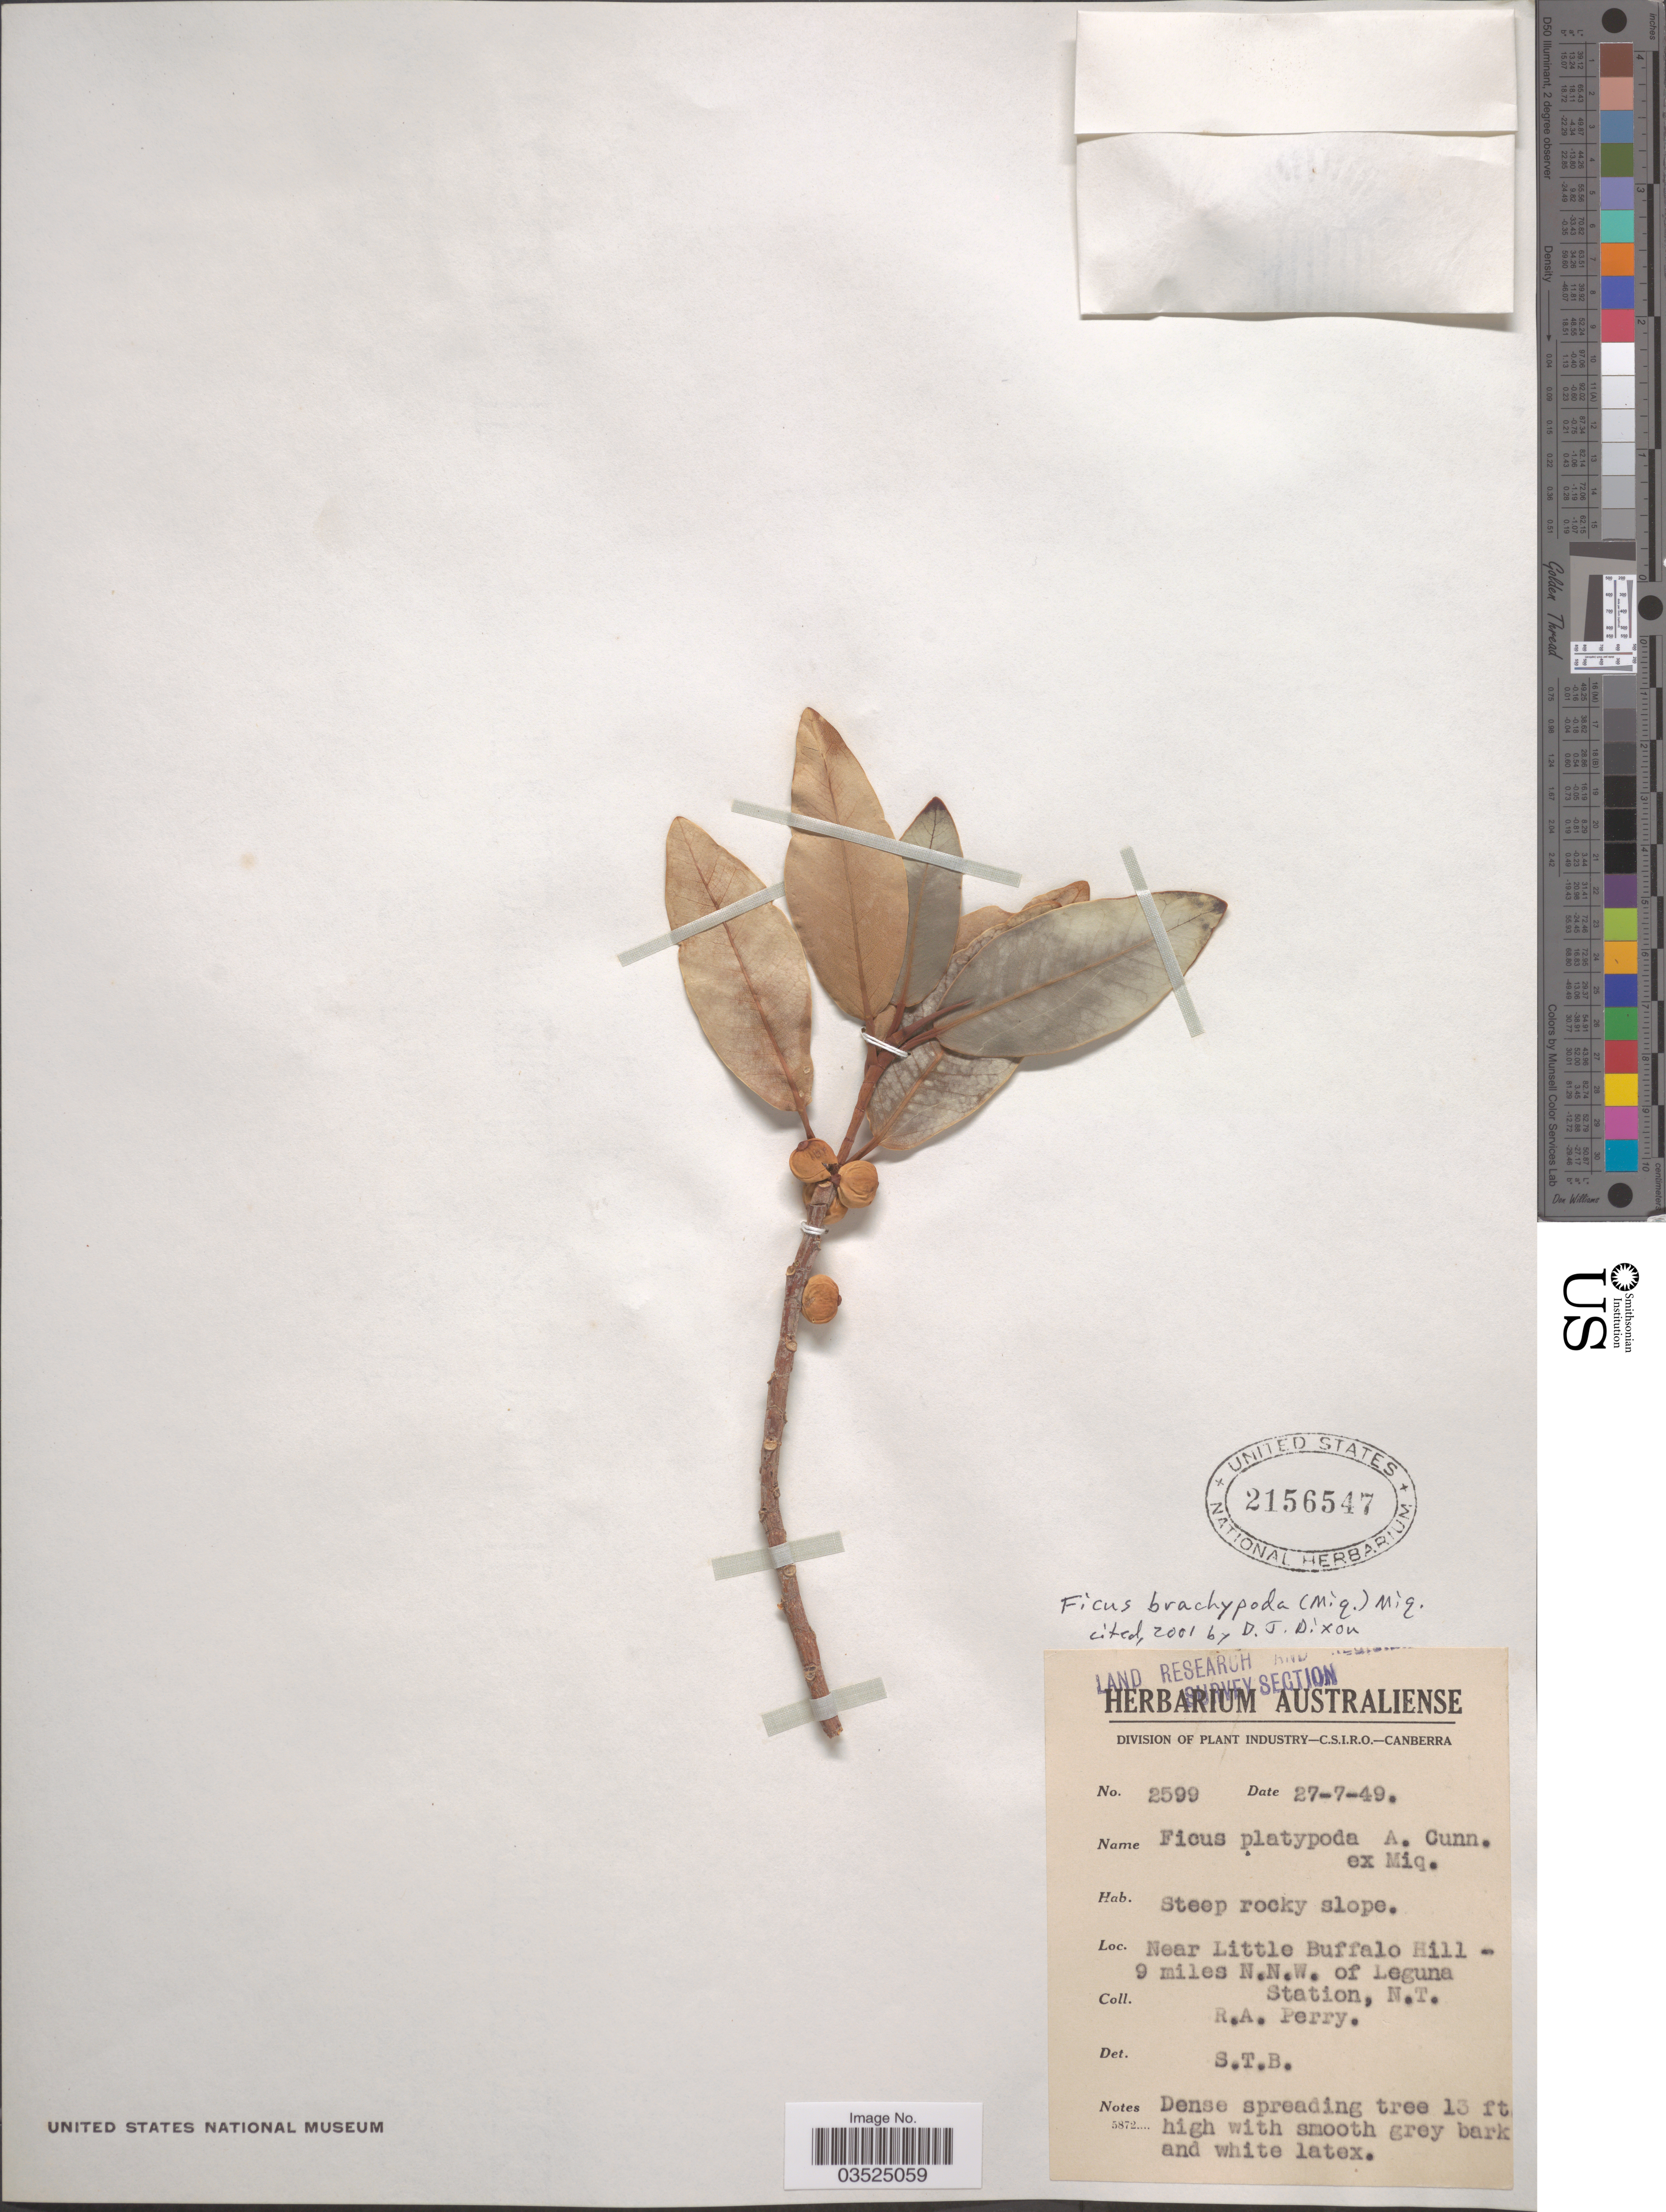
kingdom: Plantae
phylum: Tracheophyta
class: Magnoliopsida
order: Rosales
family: Moraceae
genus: Ficus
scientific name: Ficus brachypoda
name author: (Miq.) Miq.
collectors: Perry, R. A.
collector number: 2599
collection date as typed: Transcribed d/m/y: 27/7/49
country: Australia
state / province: Northern Territory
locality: Near Little Buffalo Hill - 9 miles N.N.W. of Leguna Station, N.T.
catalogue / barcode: US 2156547